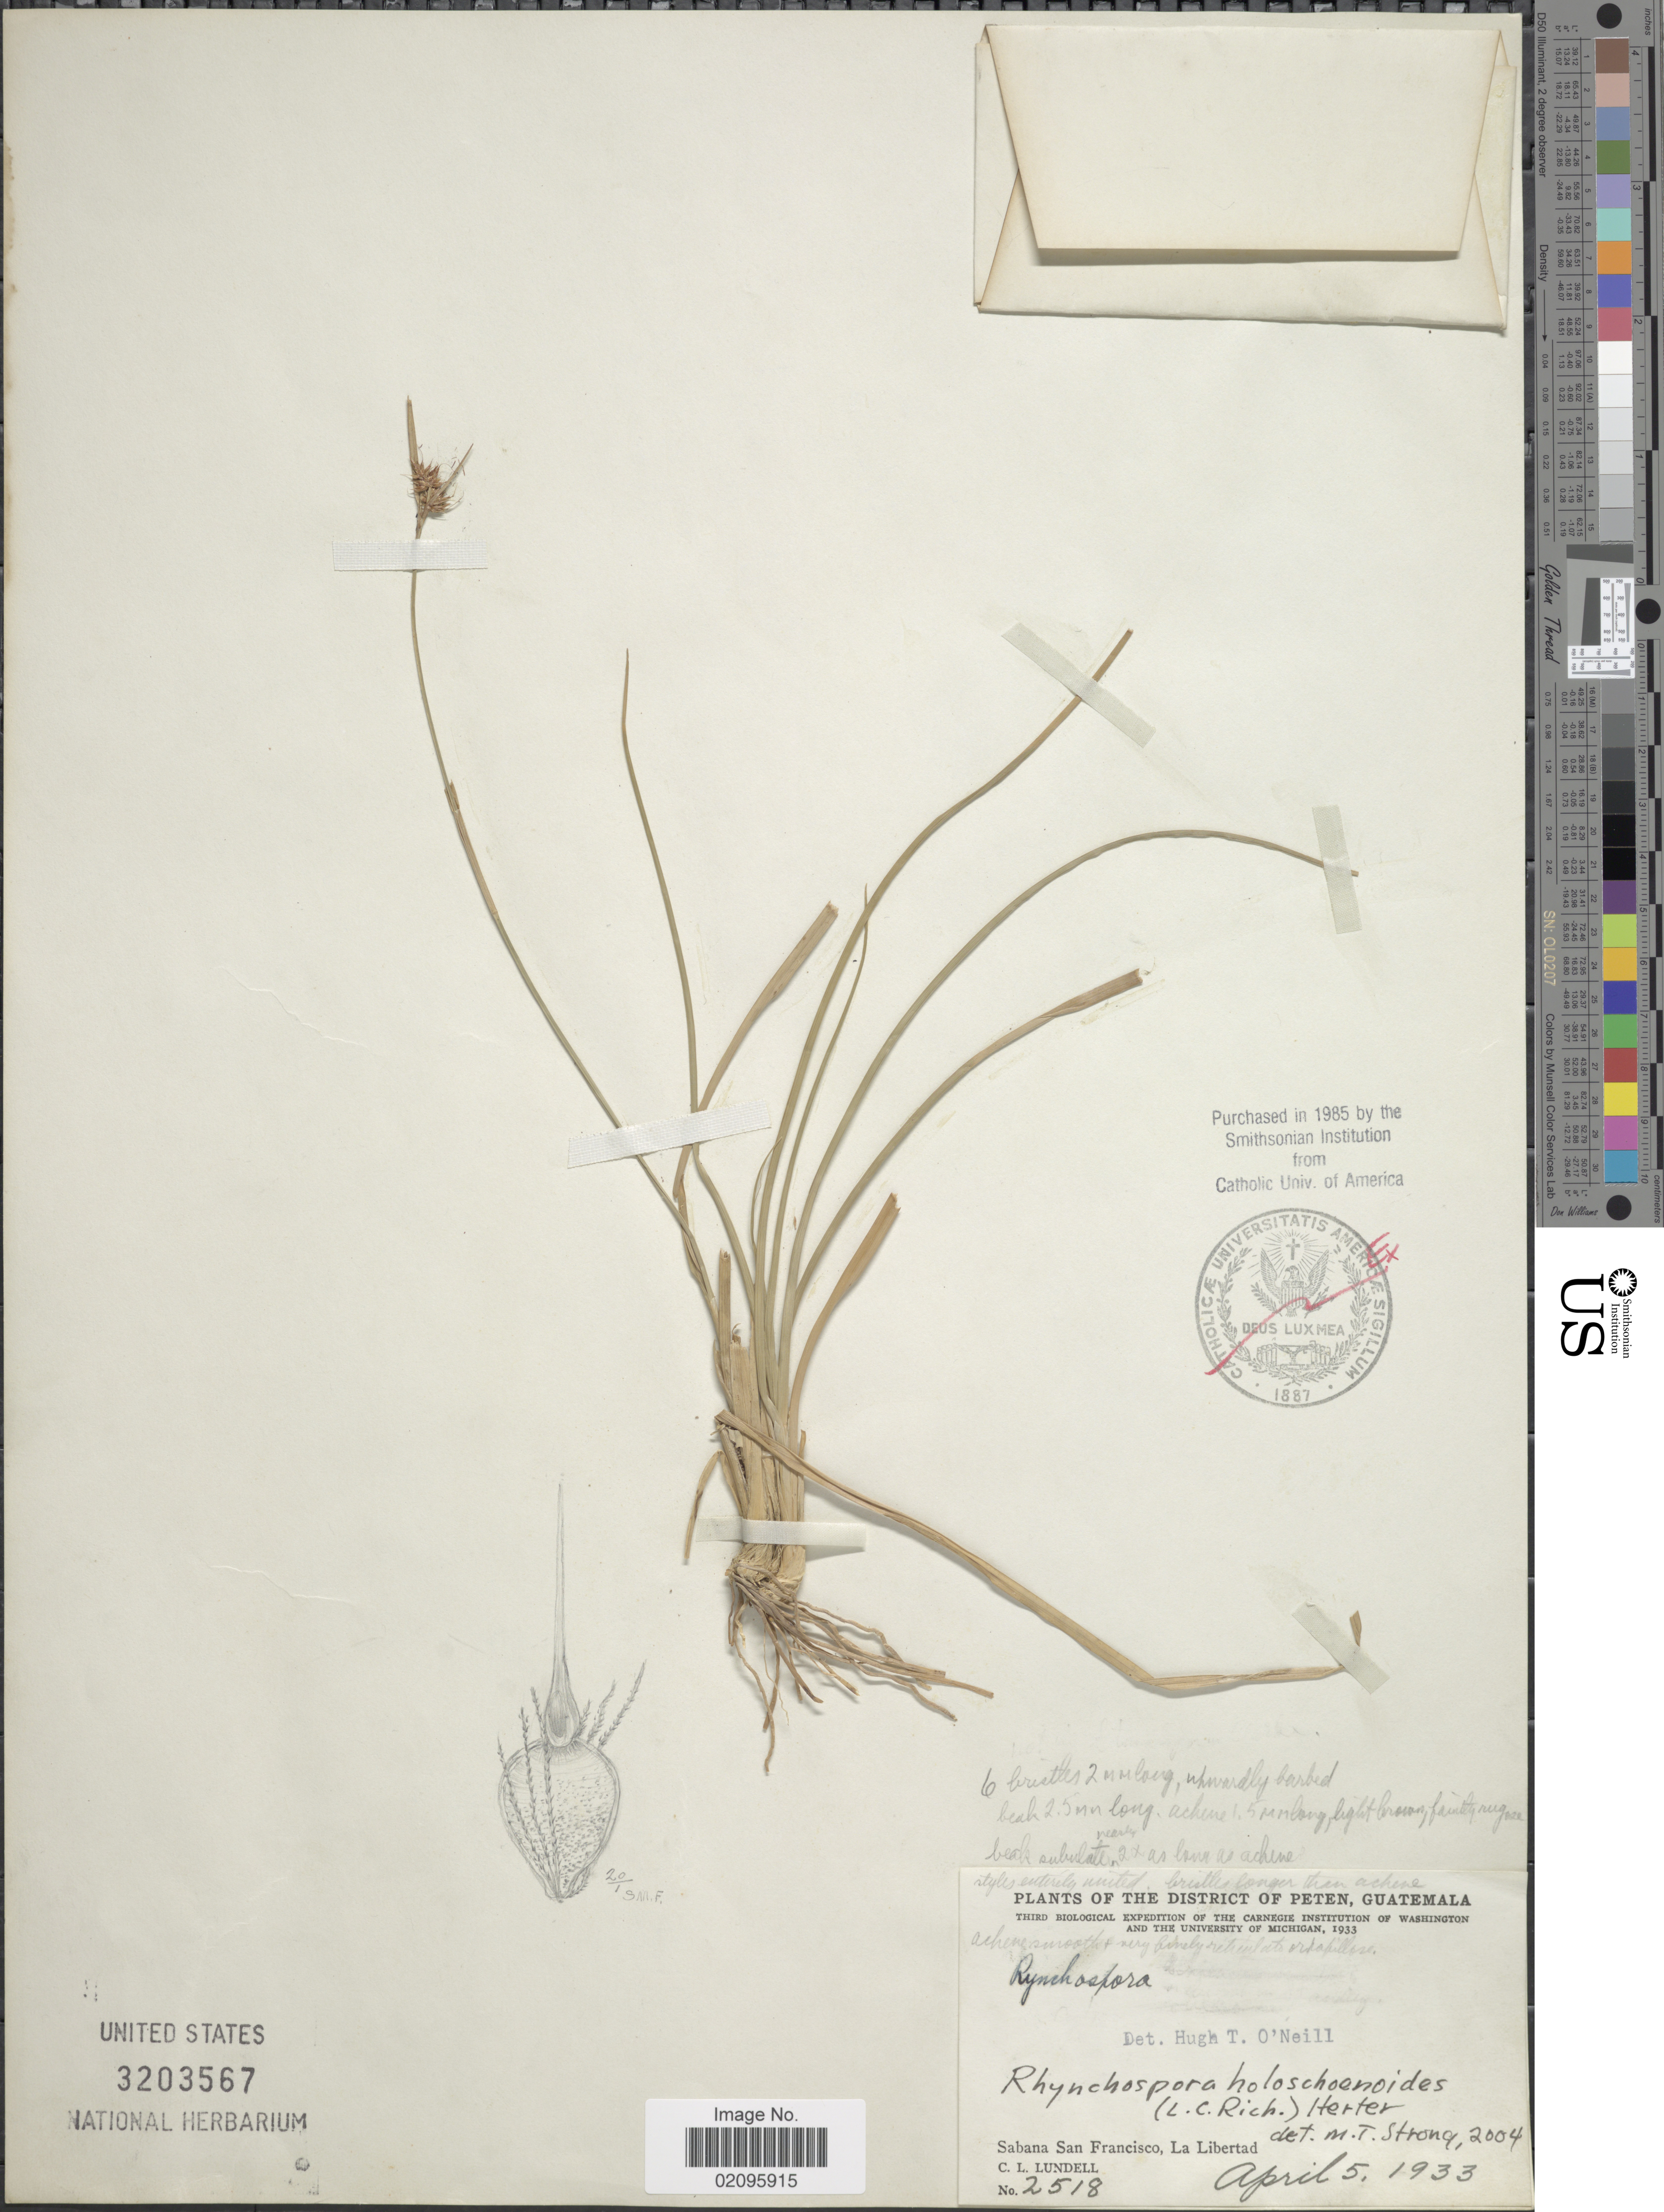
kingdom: Plantae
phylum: Tracheophyta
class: Liliopsida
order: Poales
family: Cyperaceae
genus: Rhynchospora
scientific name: Rhynchospora holoschoenoides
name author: (Rich.) Herter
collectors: C. L. Lundell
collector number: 2518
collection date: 1933-04-05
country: Guatemala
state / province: El Petén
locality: The District of Peten, Sabana San Francisco, La Libertad.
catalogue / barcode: US 3203567